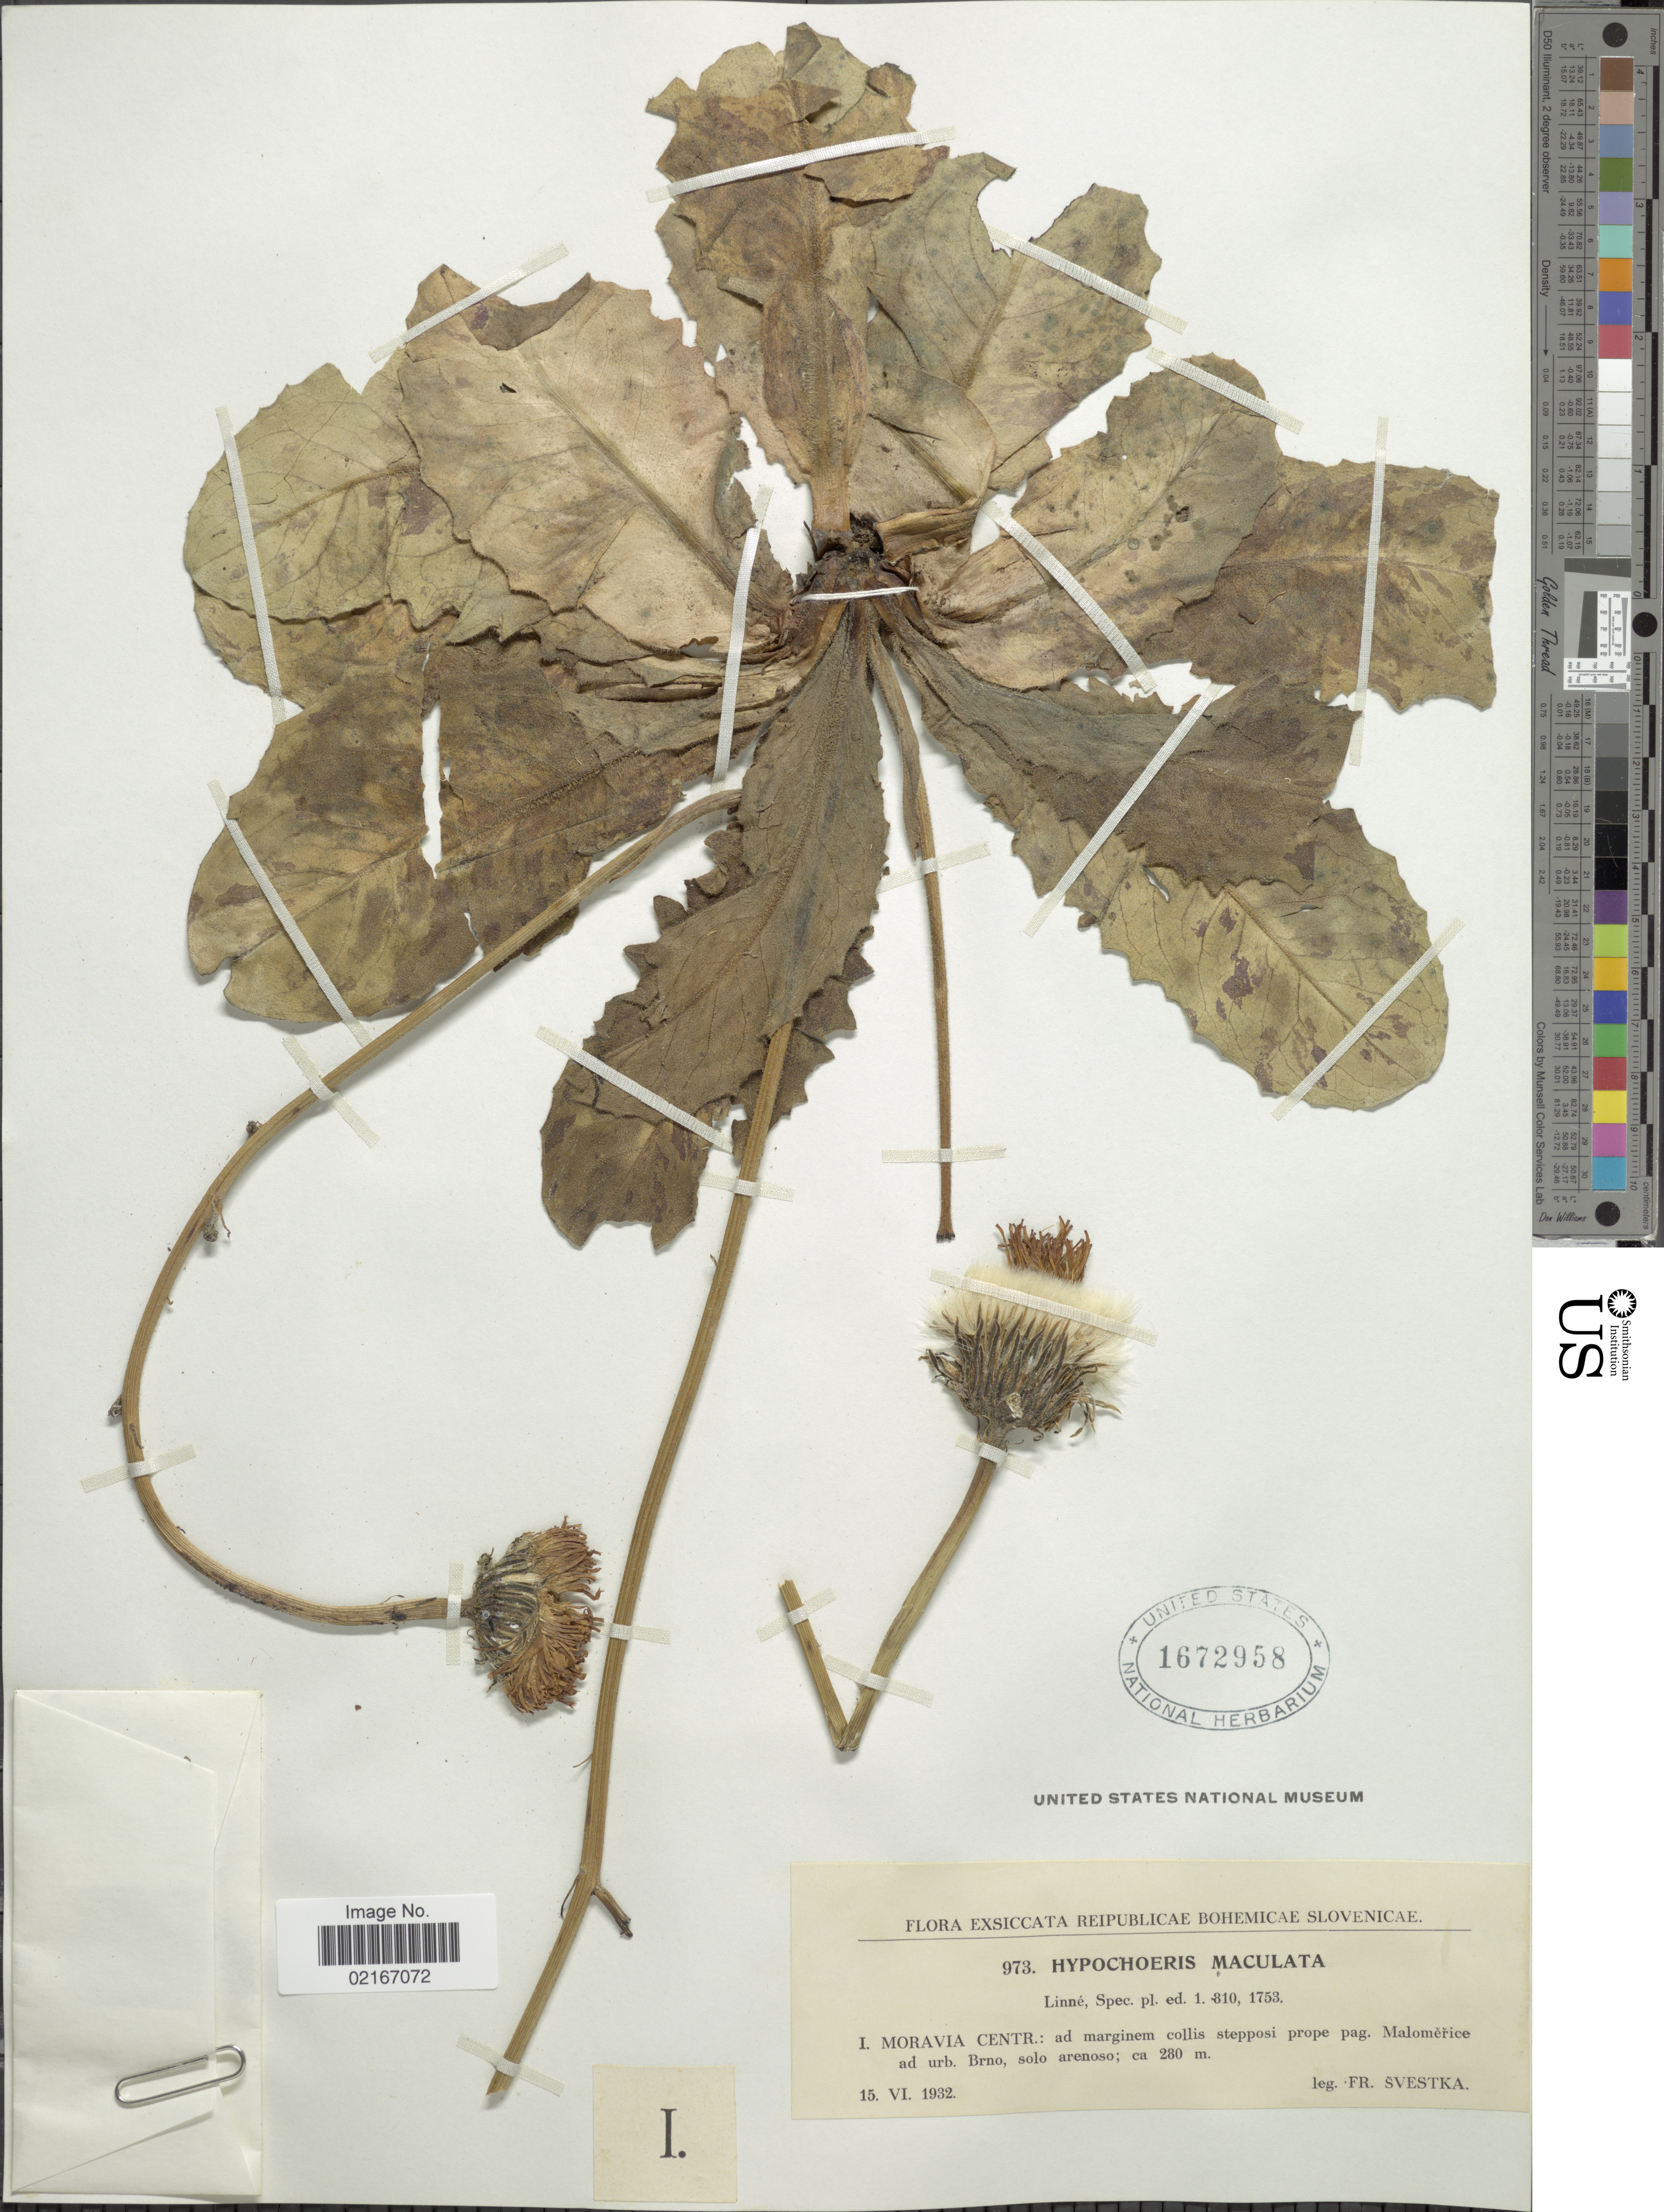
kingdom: Plantae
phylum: Tracheophyta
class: Magnoliopsida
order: Asterales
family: Asteraceae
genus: Hypochaeris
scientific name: Hypochaeris maculata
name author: L.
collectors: F. Svestka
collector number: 973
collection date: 1932-06-15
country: Slovenia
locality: Reipublicae Bohemicae Slovenicae, Morivia Centr.: ad marginem collis stepposi prope pag. Malmerice ad urb. Brno, solo arenoso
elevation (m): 280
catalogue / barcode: US 1672958